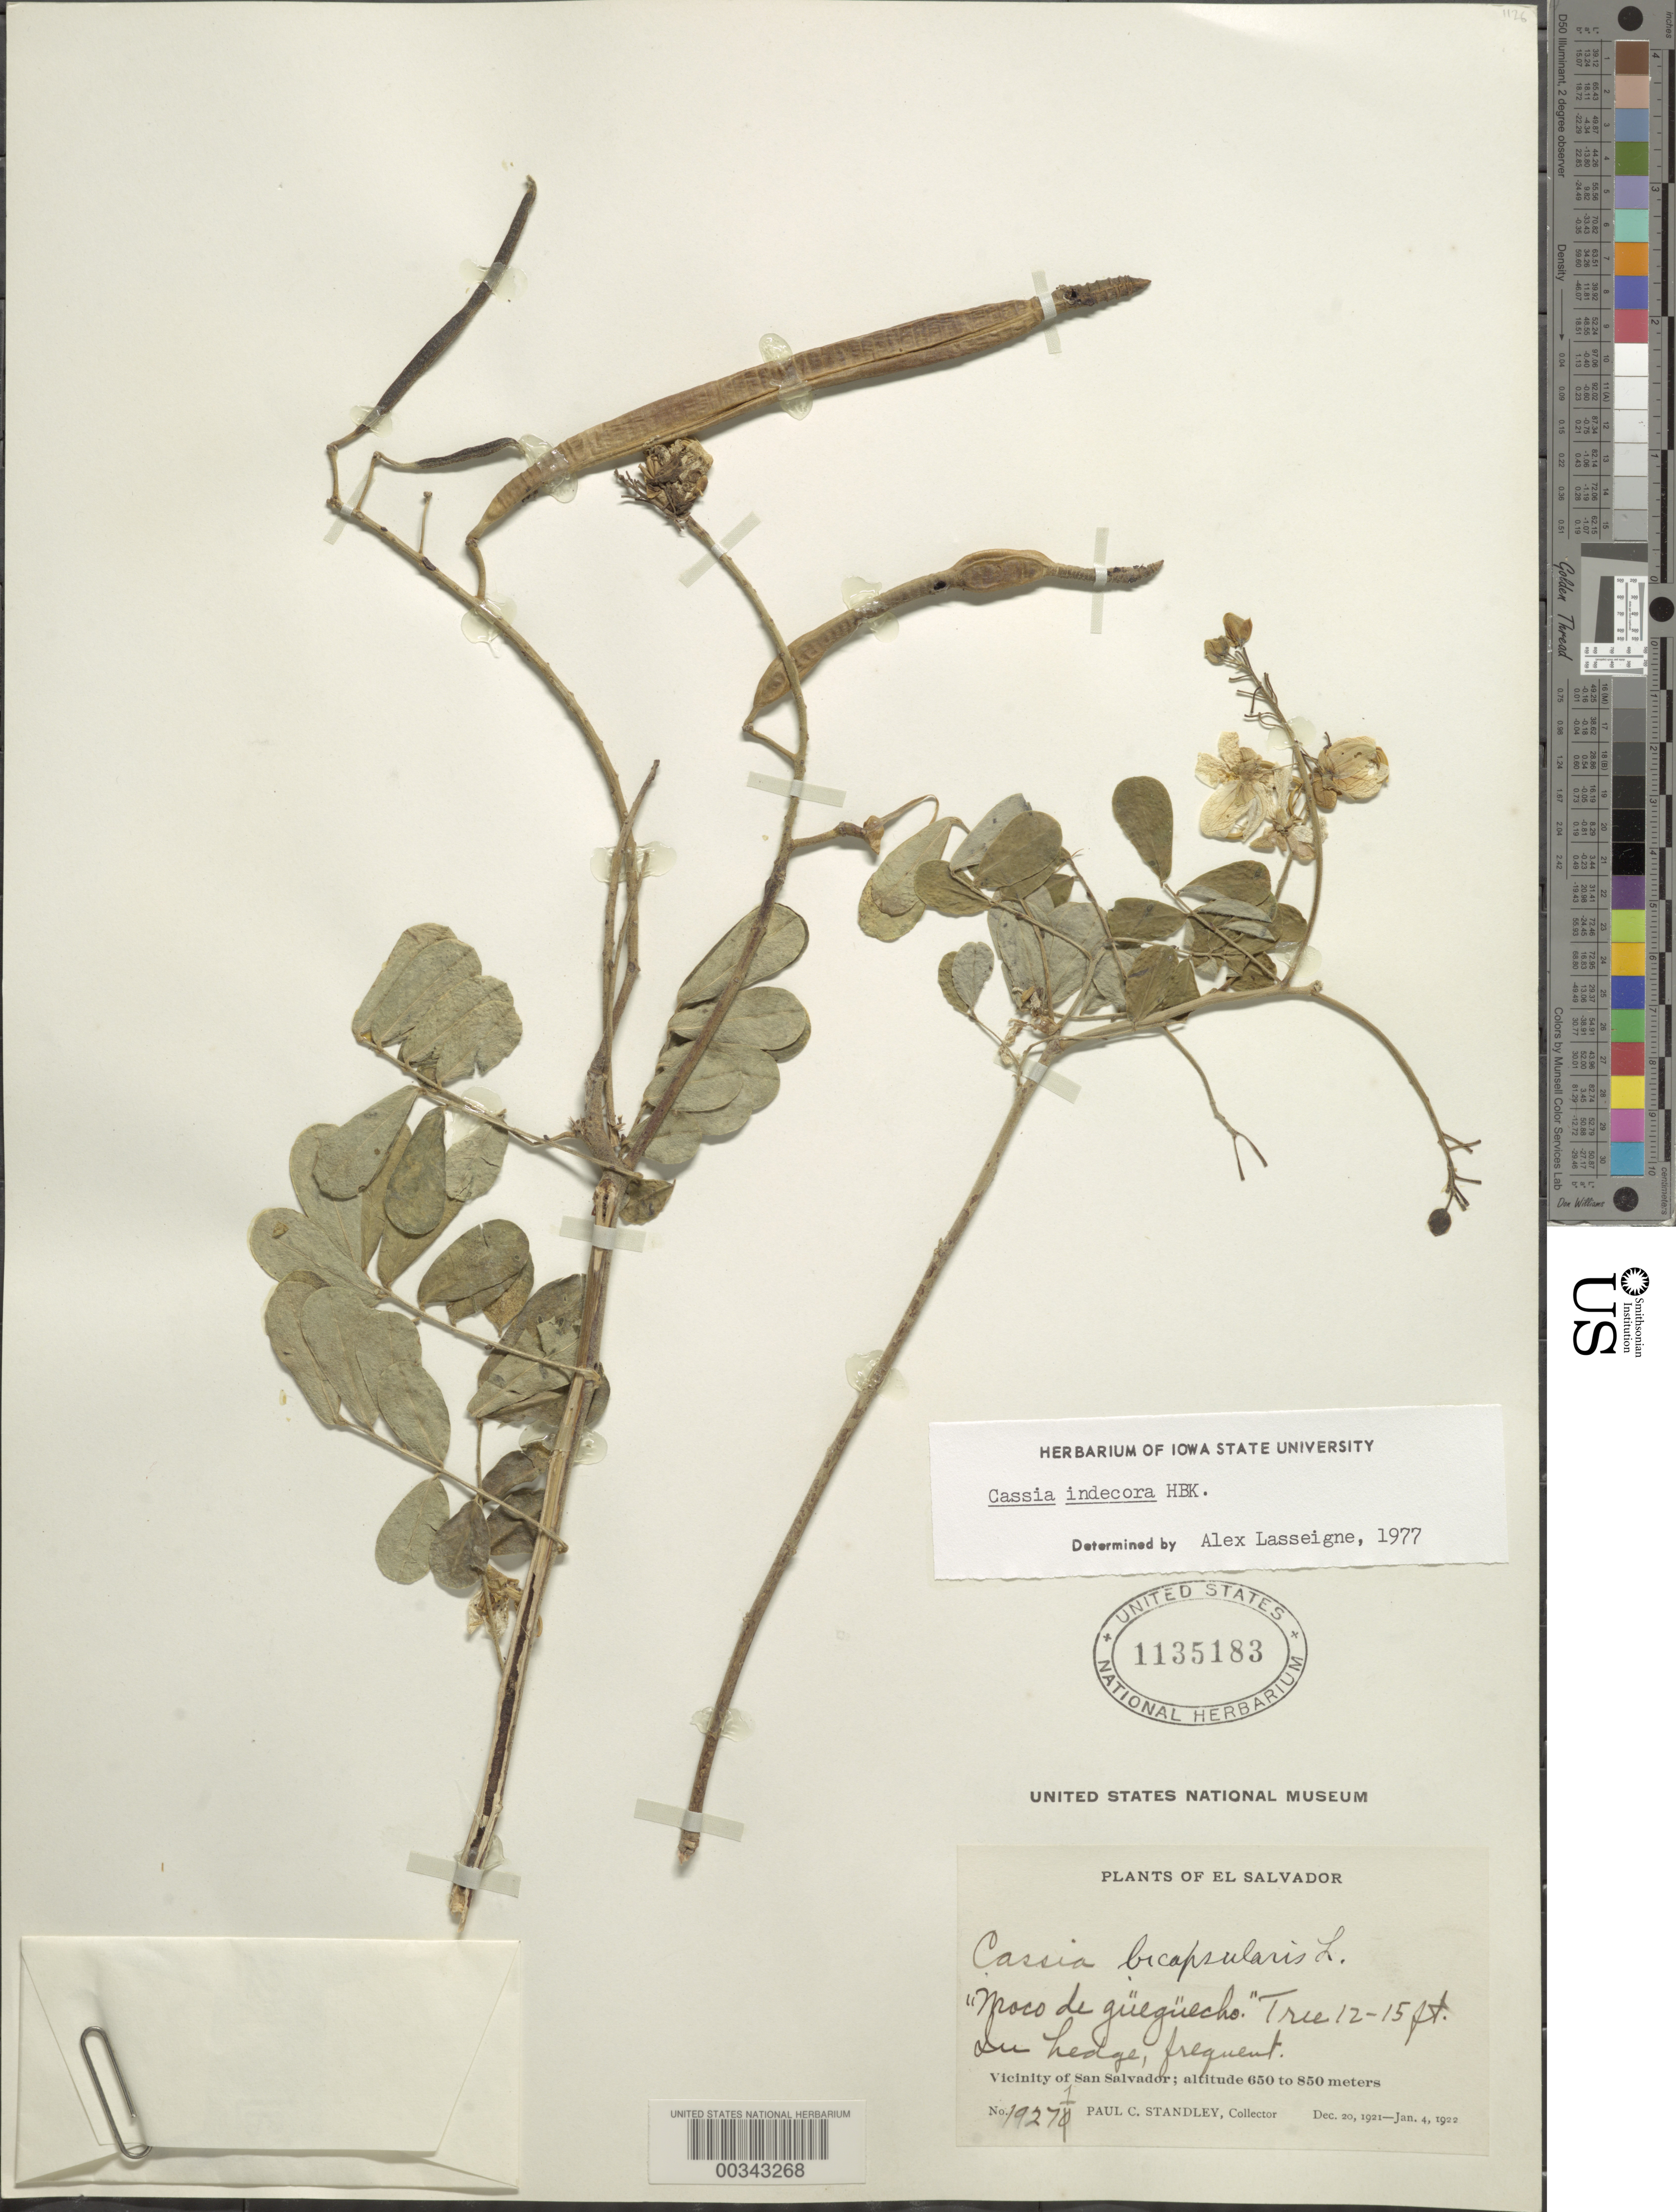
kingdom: Plantae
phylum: Tracheophyta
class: Magnoliopsida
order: Fabales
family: Fabaceae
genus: Senna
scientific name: Senna pendula var. advena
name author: (Vogel) H.S. Irwin & Barneby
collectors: P. C. Standley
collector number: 19271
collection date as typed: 20 Dec 1921 to 04 Jan 1922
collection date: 1921-12-20/1922-01-04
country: El Salvador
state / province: San Salvador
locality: Vicinity of san salvador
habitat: In hedge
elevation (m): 650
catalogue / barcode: US 1135183